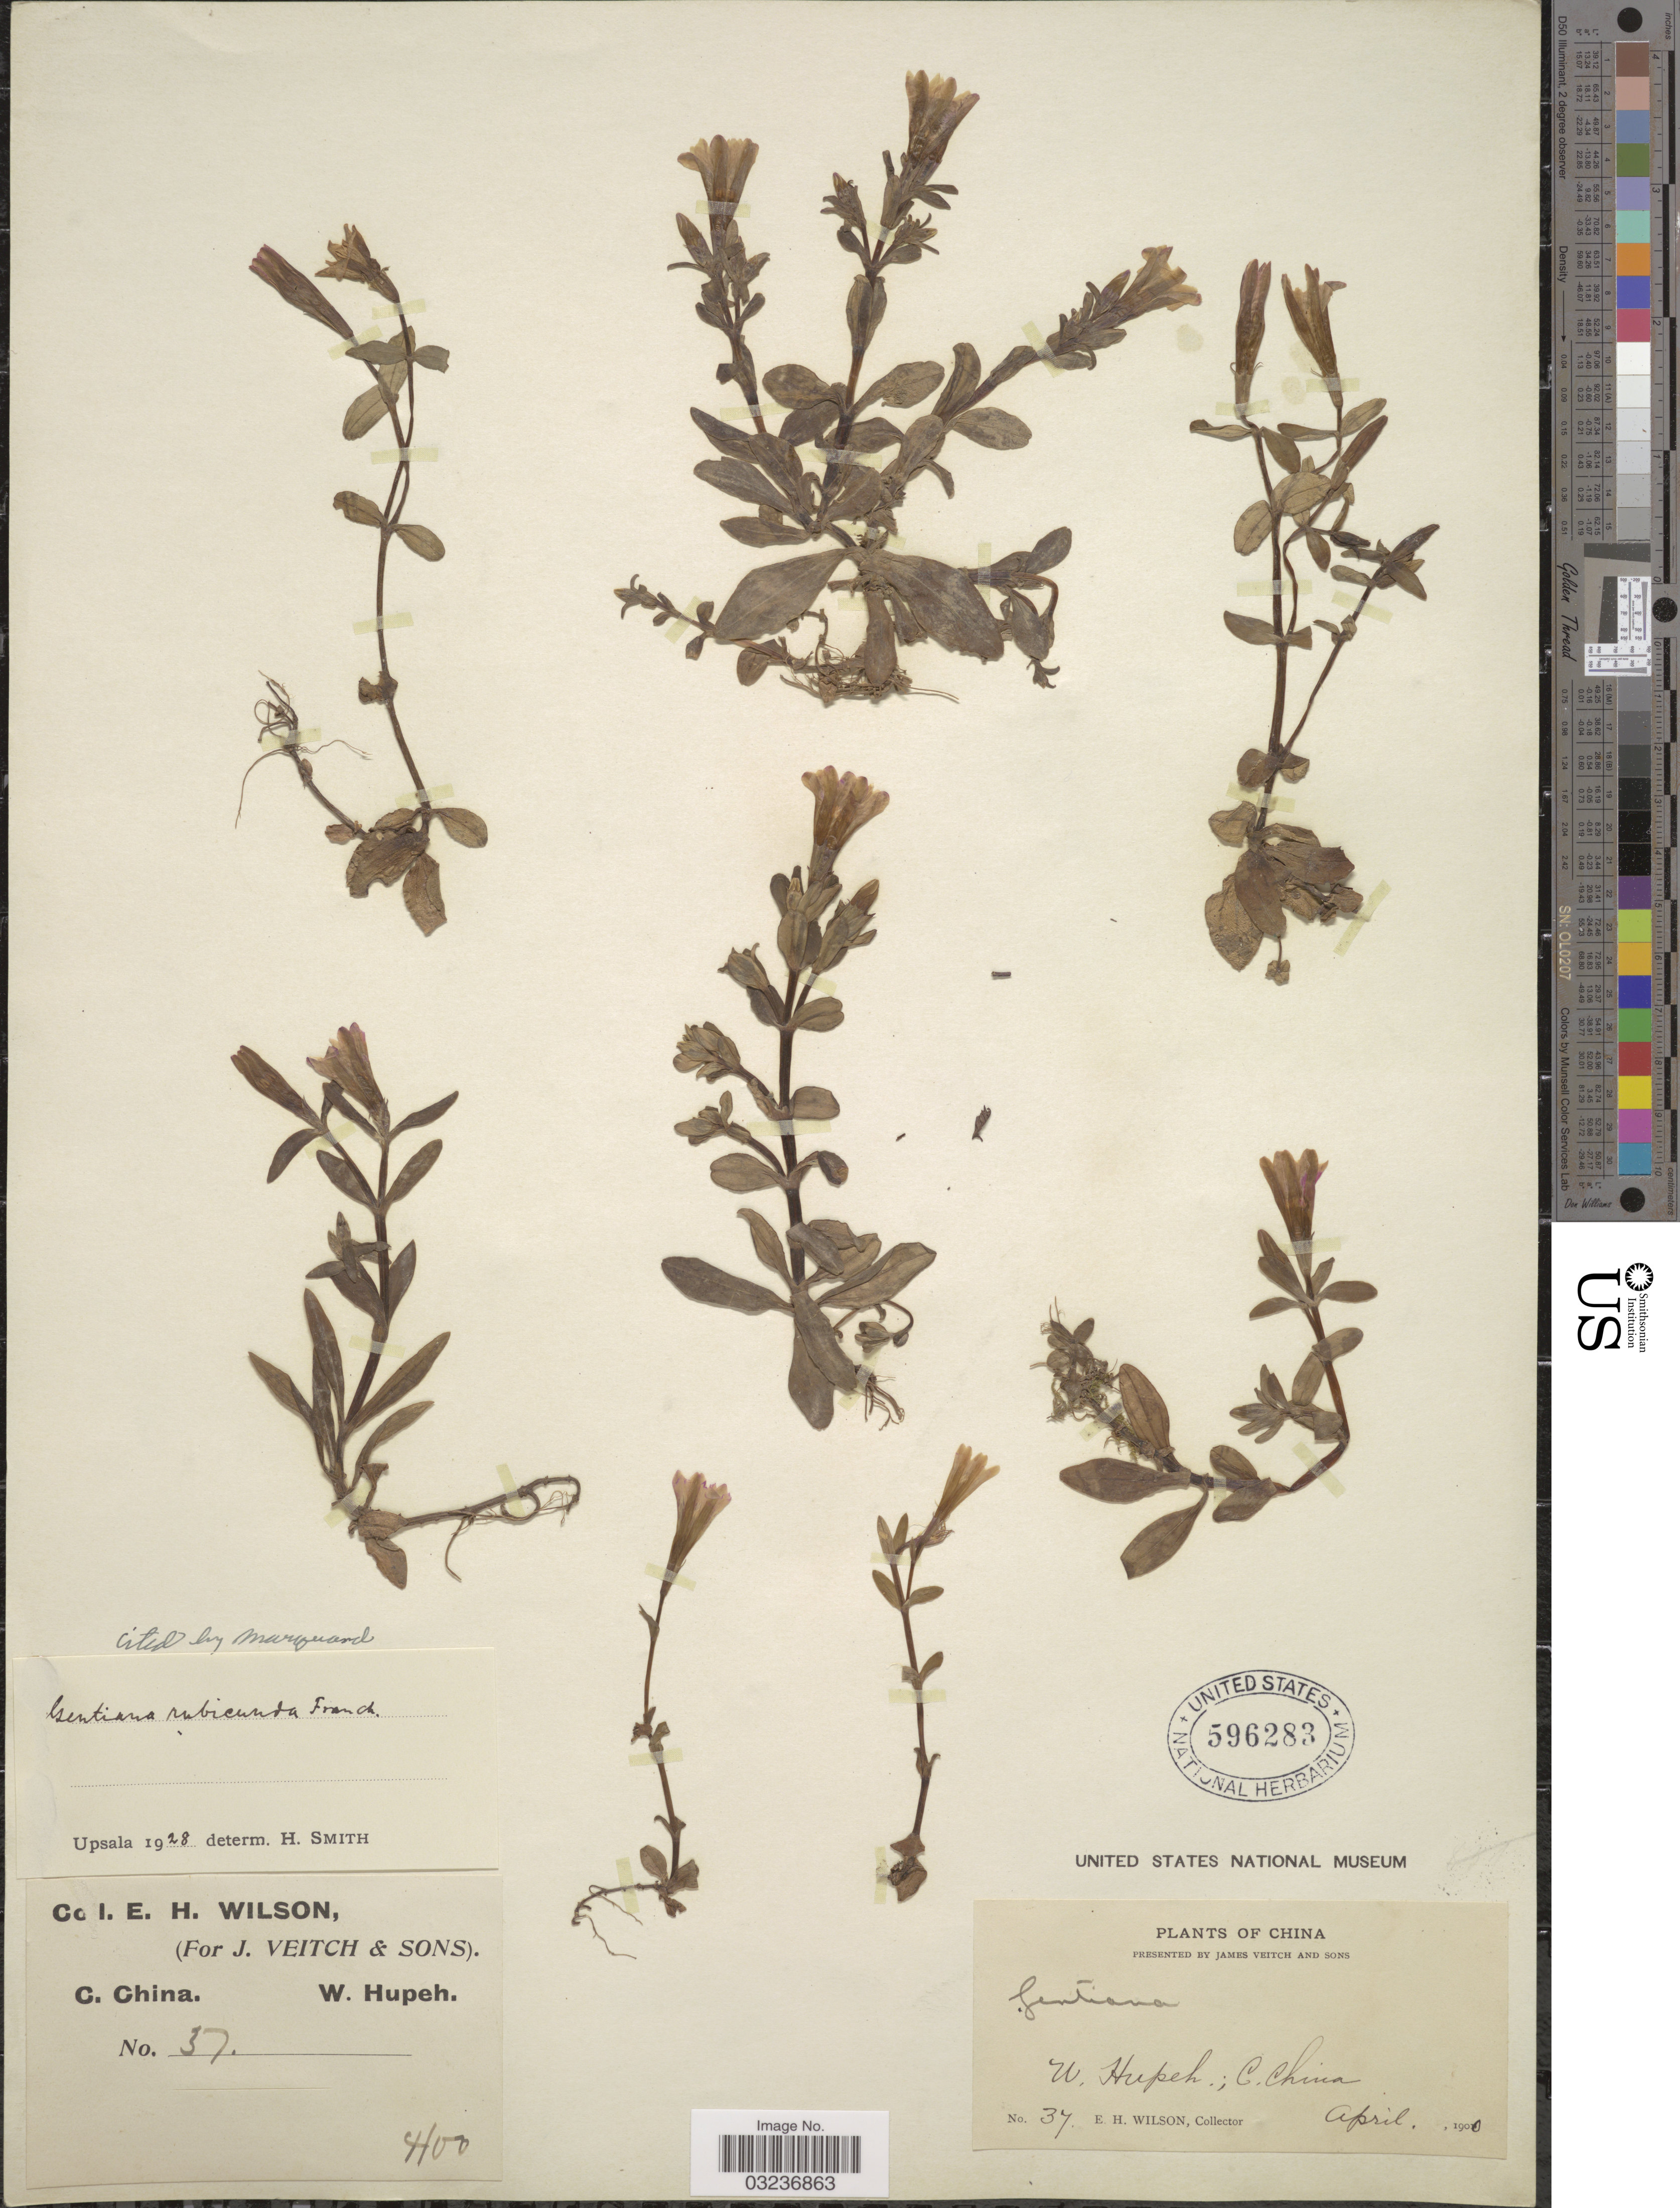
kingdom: Plantae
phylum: Tracheophyta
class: Magnoliopsida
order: Gentianales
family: Gentianaceae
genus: Gentiana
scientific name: Gentiana rubicunda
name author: Franch.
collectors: E. Wilson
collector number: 37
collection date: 1900-04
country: China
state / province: Hubei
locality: C. China, W. Hupeh.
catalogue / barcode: US 596283